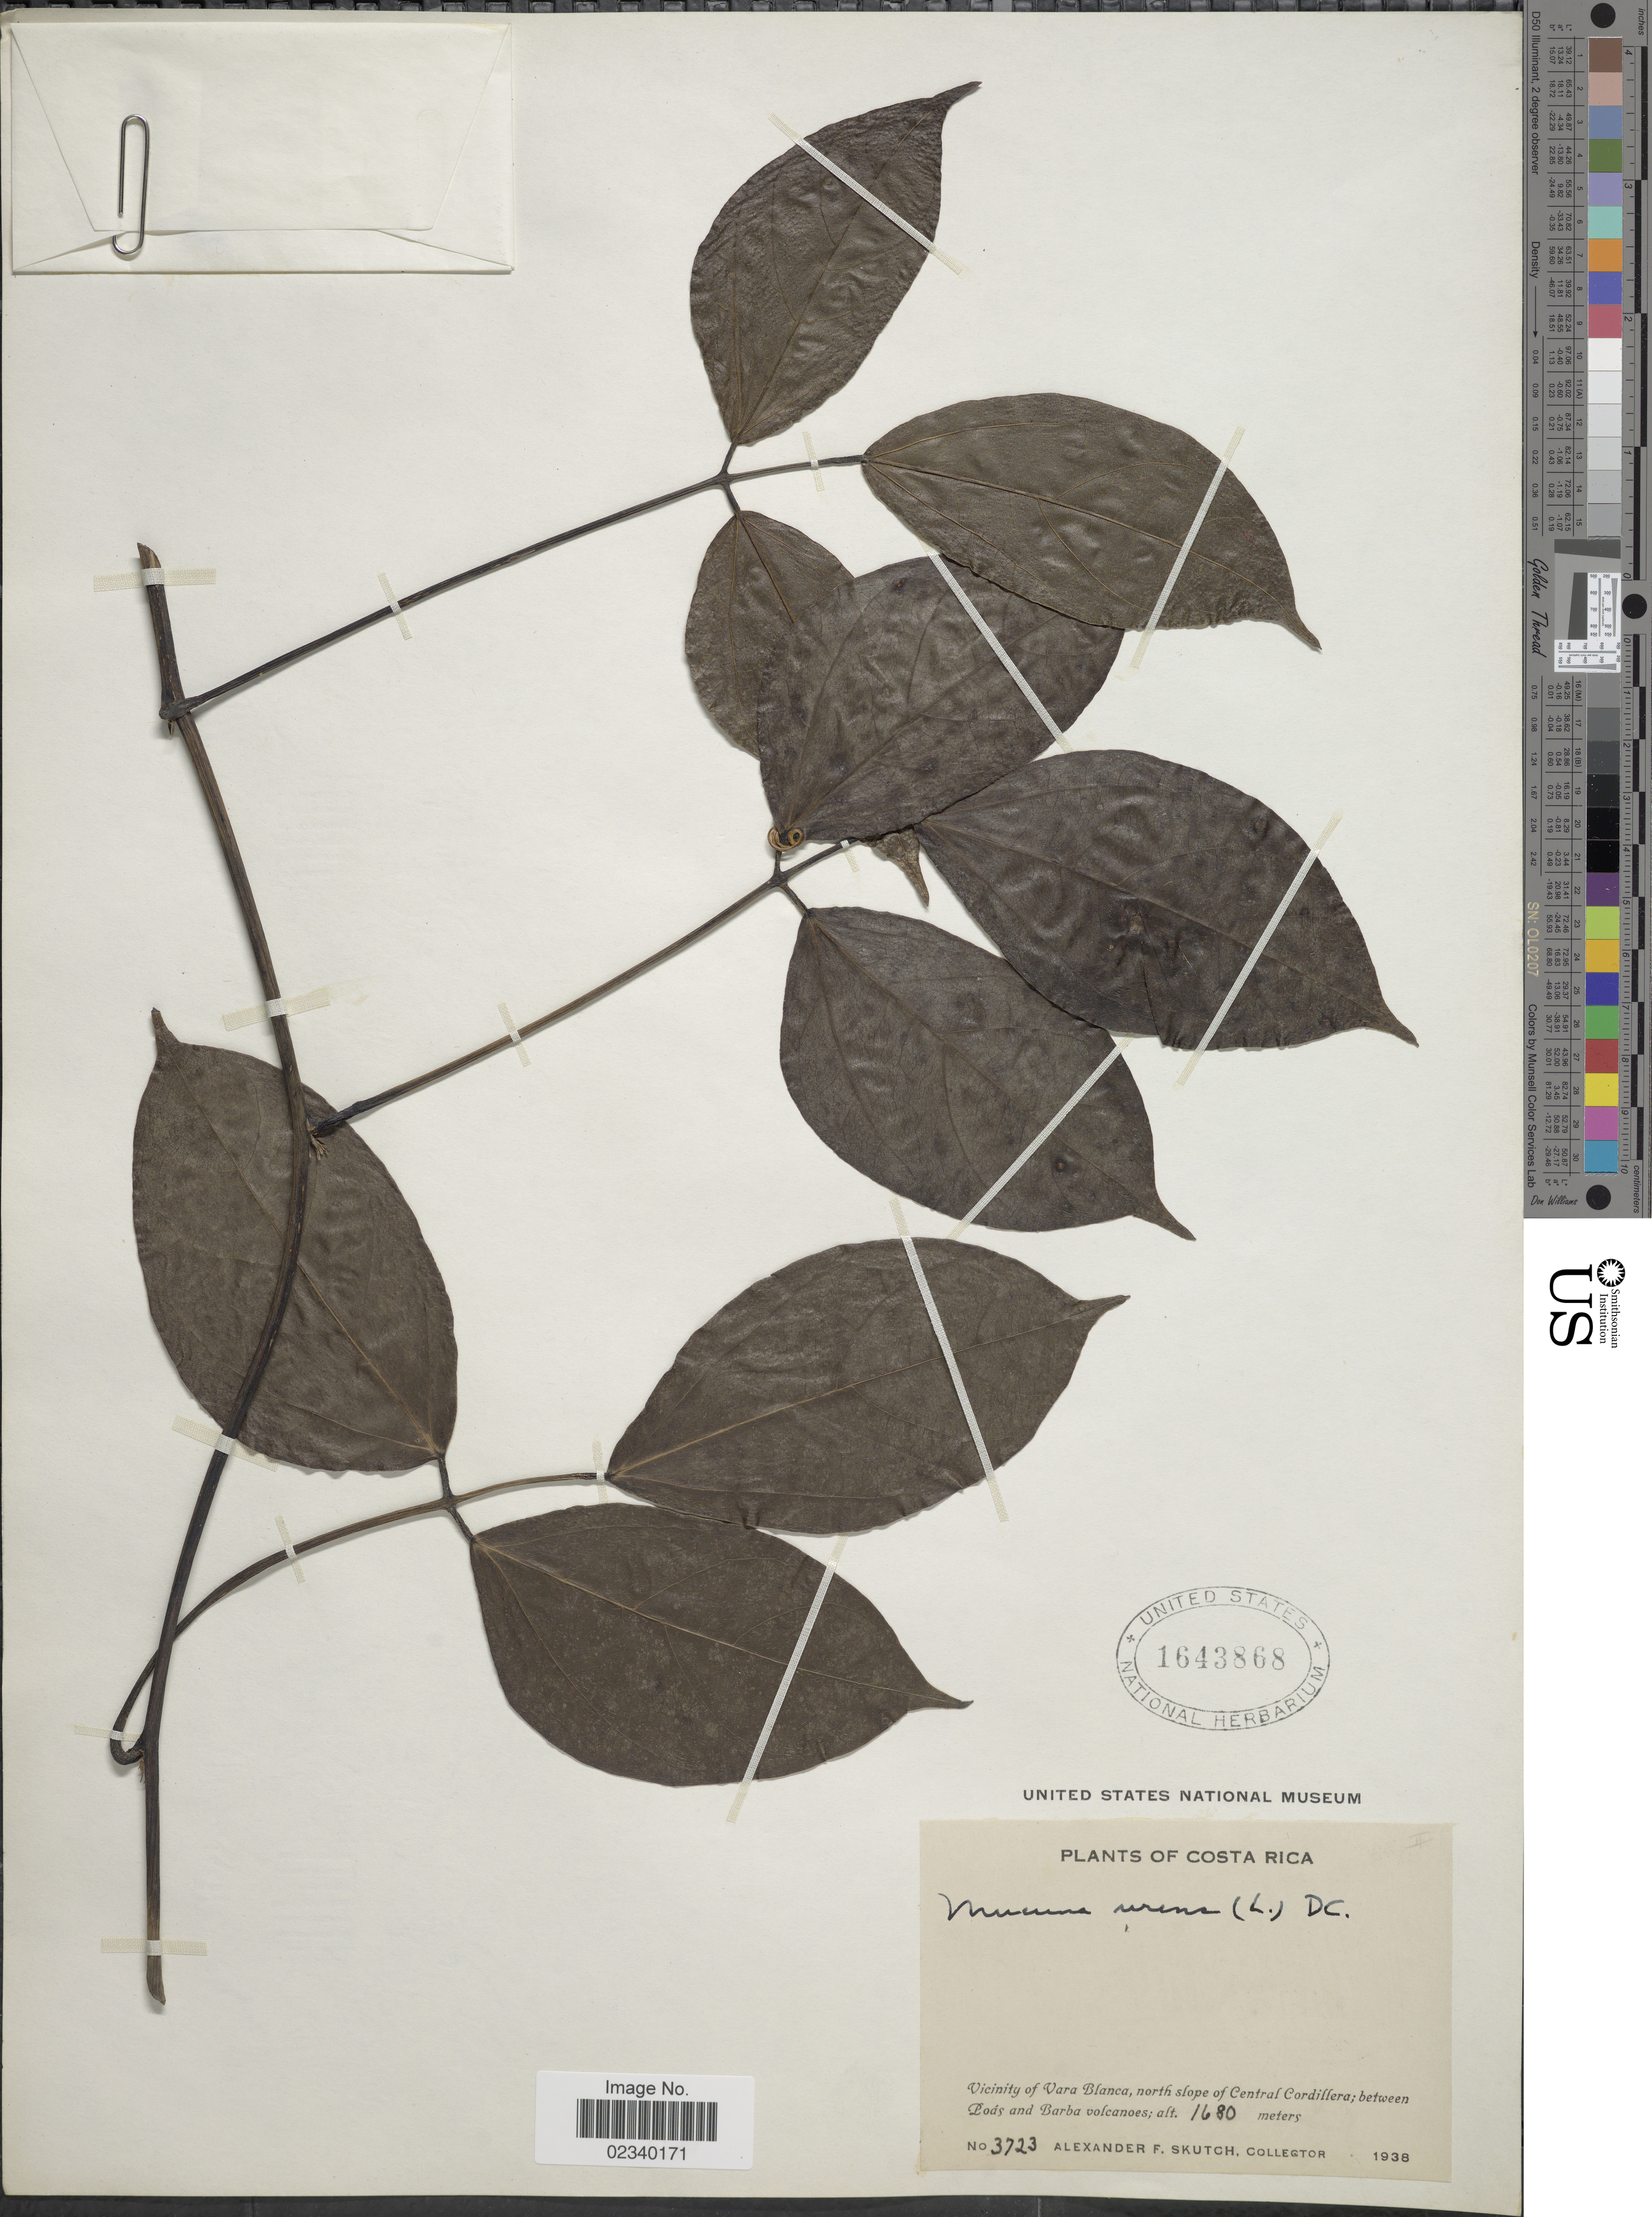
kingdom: Plantae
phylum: Tracheophyta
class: Magnoliopsida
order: Fabales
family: Fabaceae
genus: Mucuna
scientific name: Mucuna urens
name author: (L.) Medik.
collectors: A. F. Skutch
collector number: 3723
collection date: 1938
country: Costa Rica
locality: Vicinity of Vara Blanca, north slope of Central Cordillera; between Poa's and Barba volcanoes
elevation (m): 1680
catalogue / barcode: US 1643868